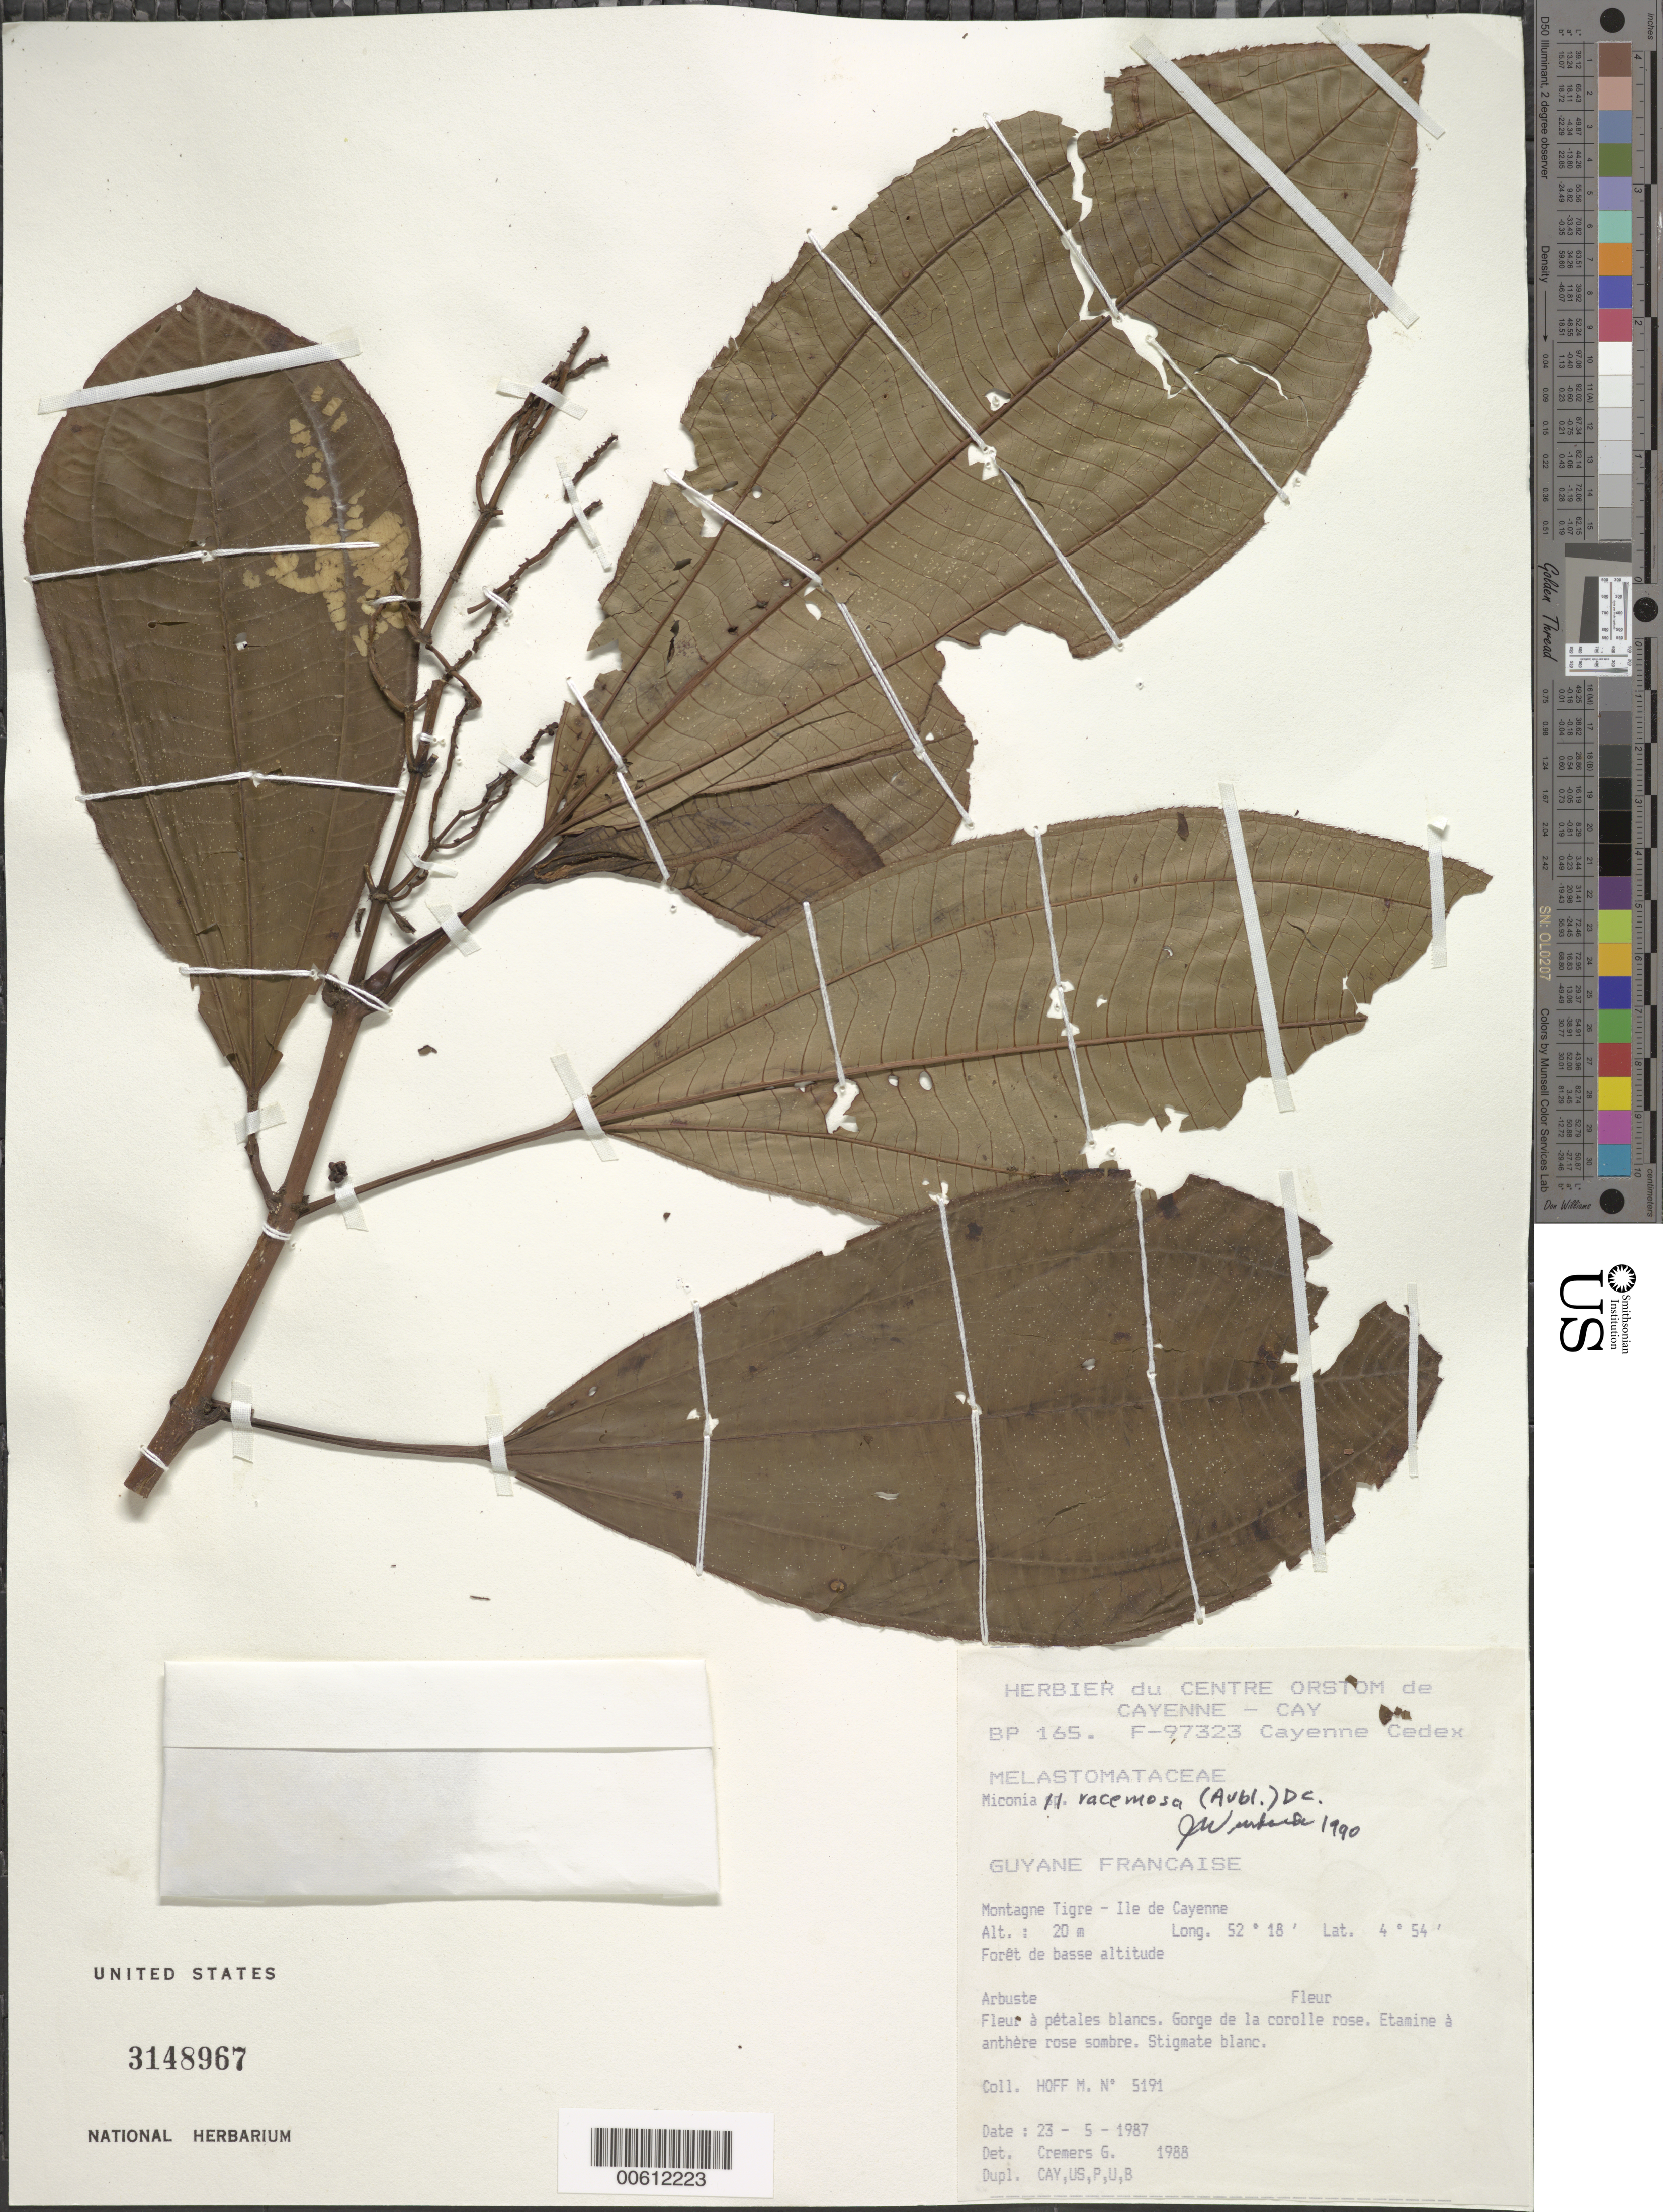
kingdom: Plantae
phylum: Tracheophyta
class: Magnoliopsida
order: Myrtales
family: Melastomataceae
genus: Miconia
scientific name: Miconia racemosa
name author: (Aubl.) DC.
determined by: Wurdack, John J., (US), US (UNITED STATES)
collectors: M. Hoff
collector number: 5191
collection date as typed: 23-May-87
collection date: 1987-05-23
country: French Guiana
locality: Montagne Tigre, Ile de Cayenne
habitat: Fore de basse altitude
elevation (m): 20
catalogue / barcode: US 3148967